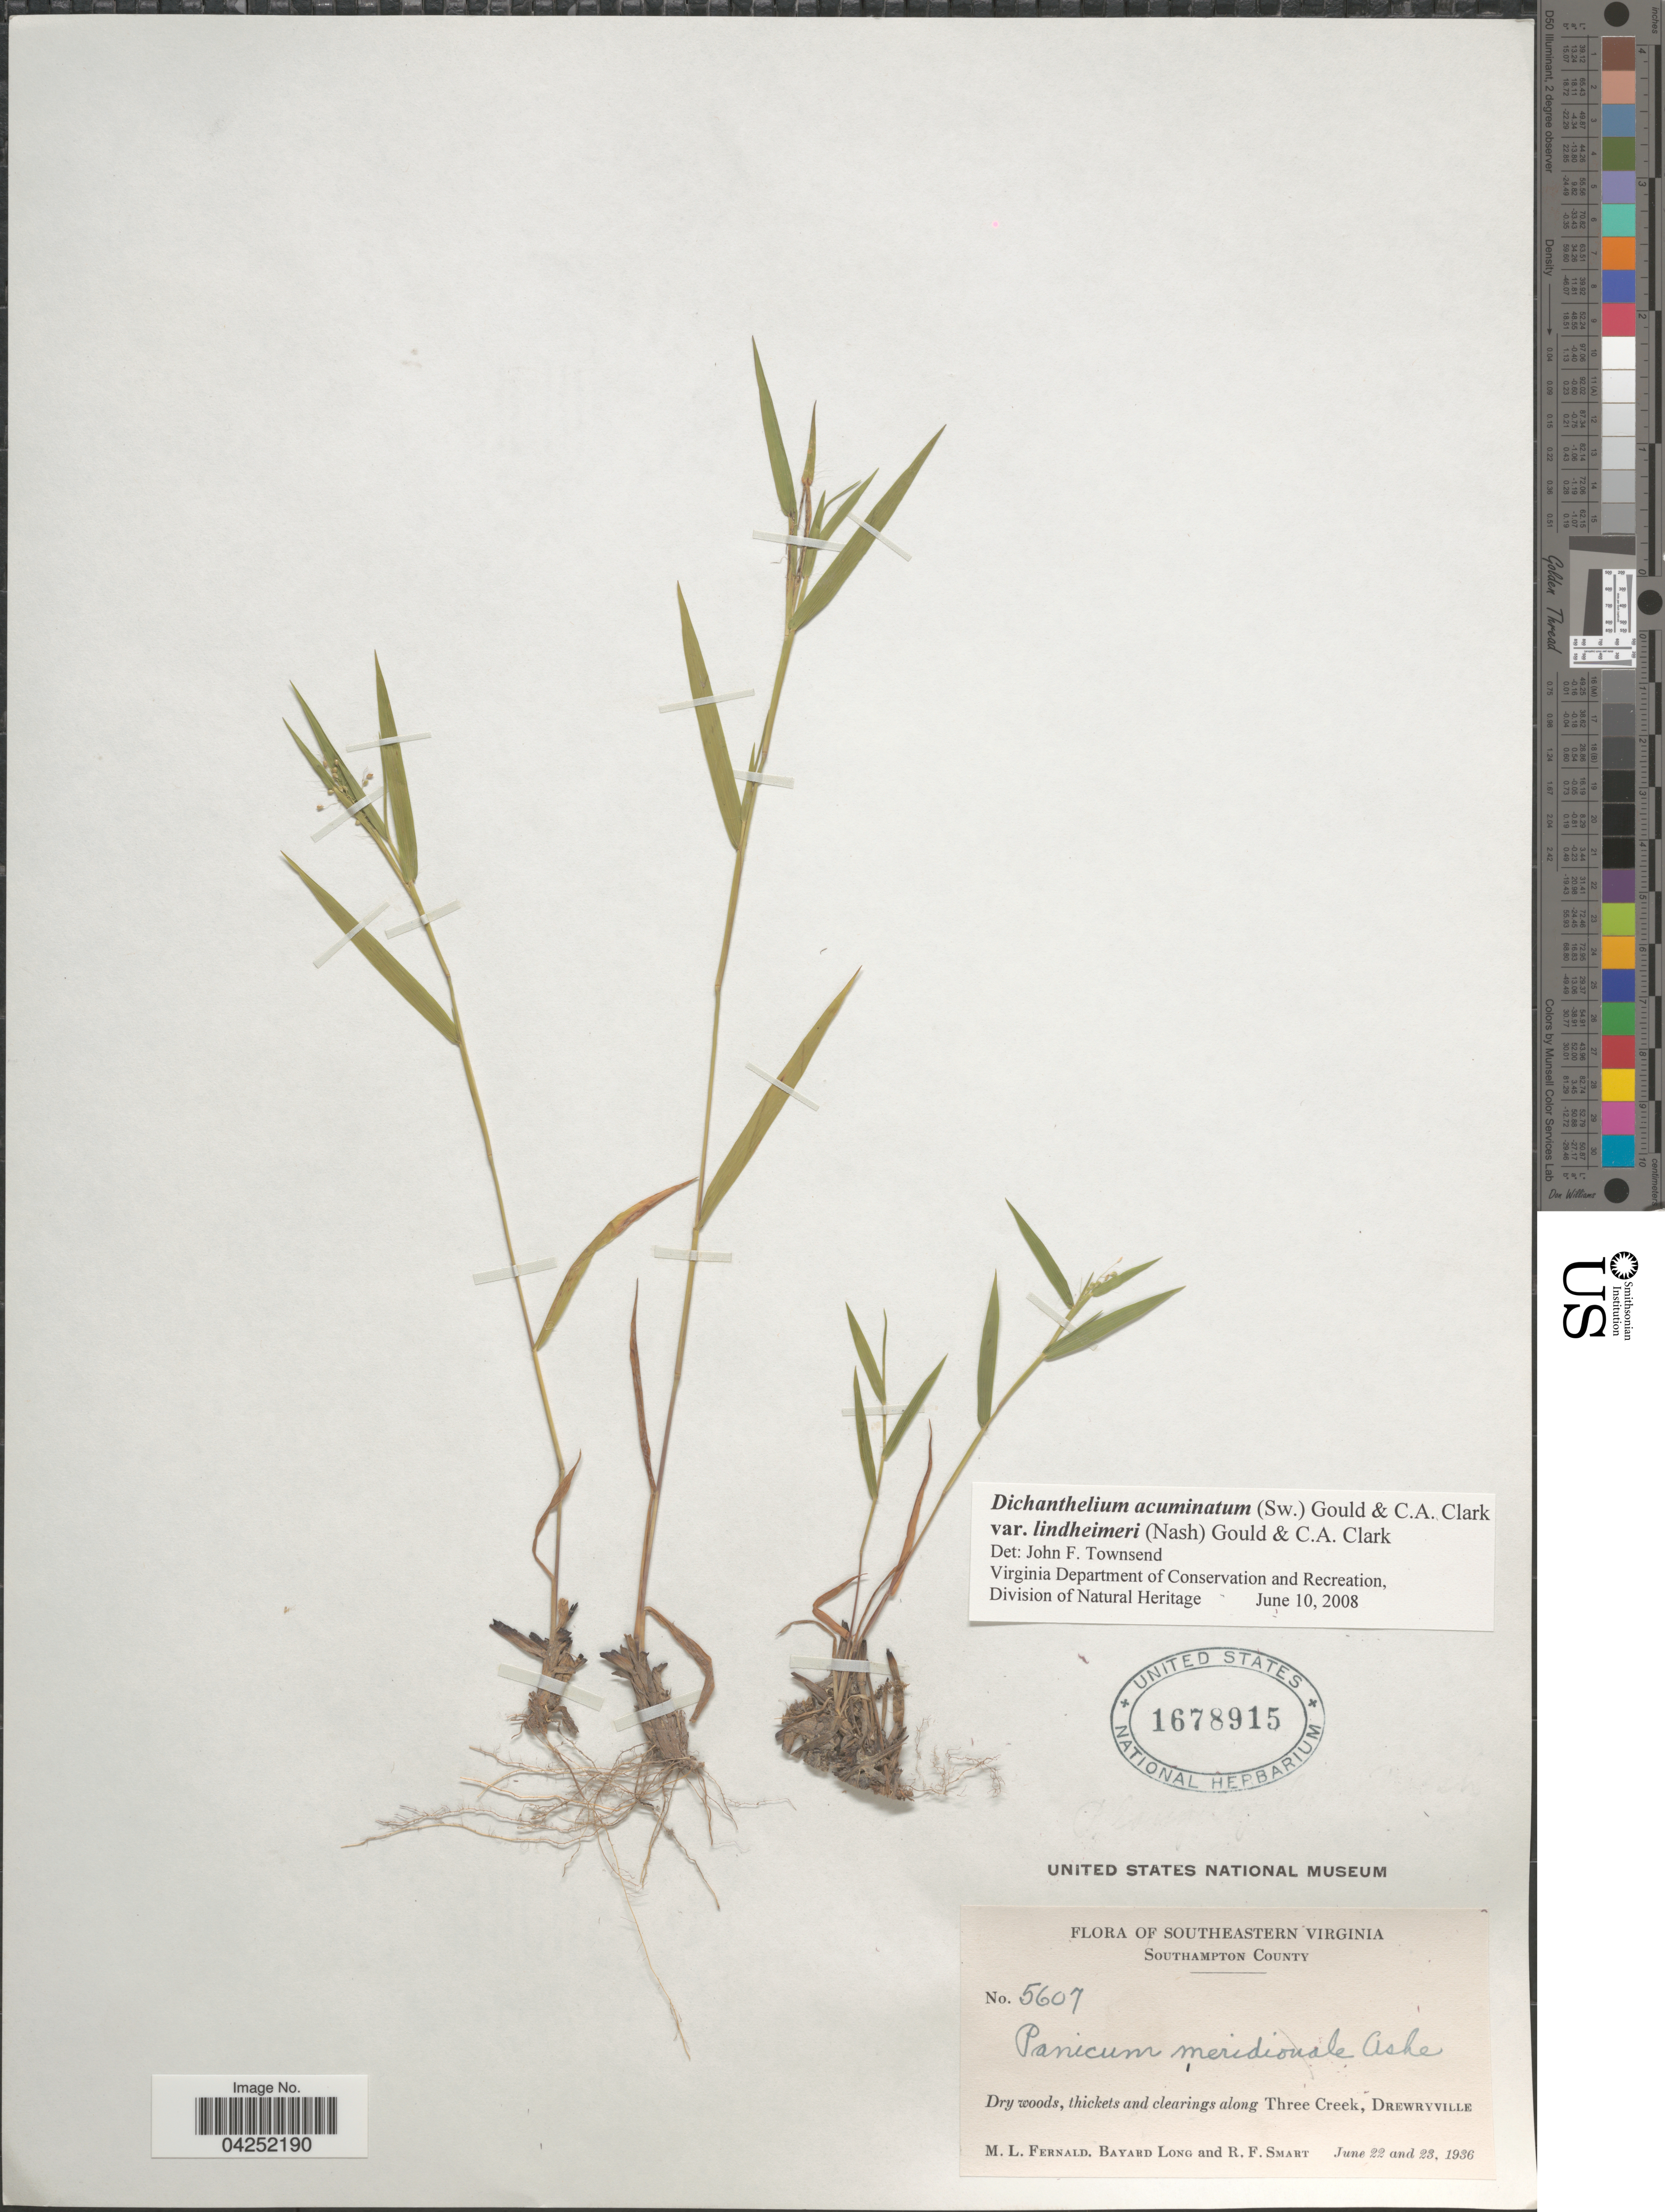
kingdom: Plantae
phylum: Tracheophyta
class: Liliopsida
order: Poales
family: Poaceae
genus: Dichanthelium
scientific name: Dichanthelium acuminatum var. lindheimeri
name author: (Nash) Gould & C.A. Clark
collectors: M. L. Fernald, B. Long & R. Smart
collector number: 5607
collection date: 1936-06-22/1936-06-23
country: United States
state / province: Virginia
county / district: Southampton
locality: Southeastern Virginia. Southampton County. Dry woods, thickets and clearings along Three Creek, Drewryville.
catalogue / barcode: US 1678915